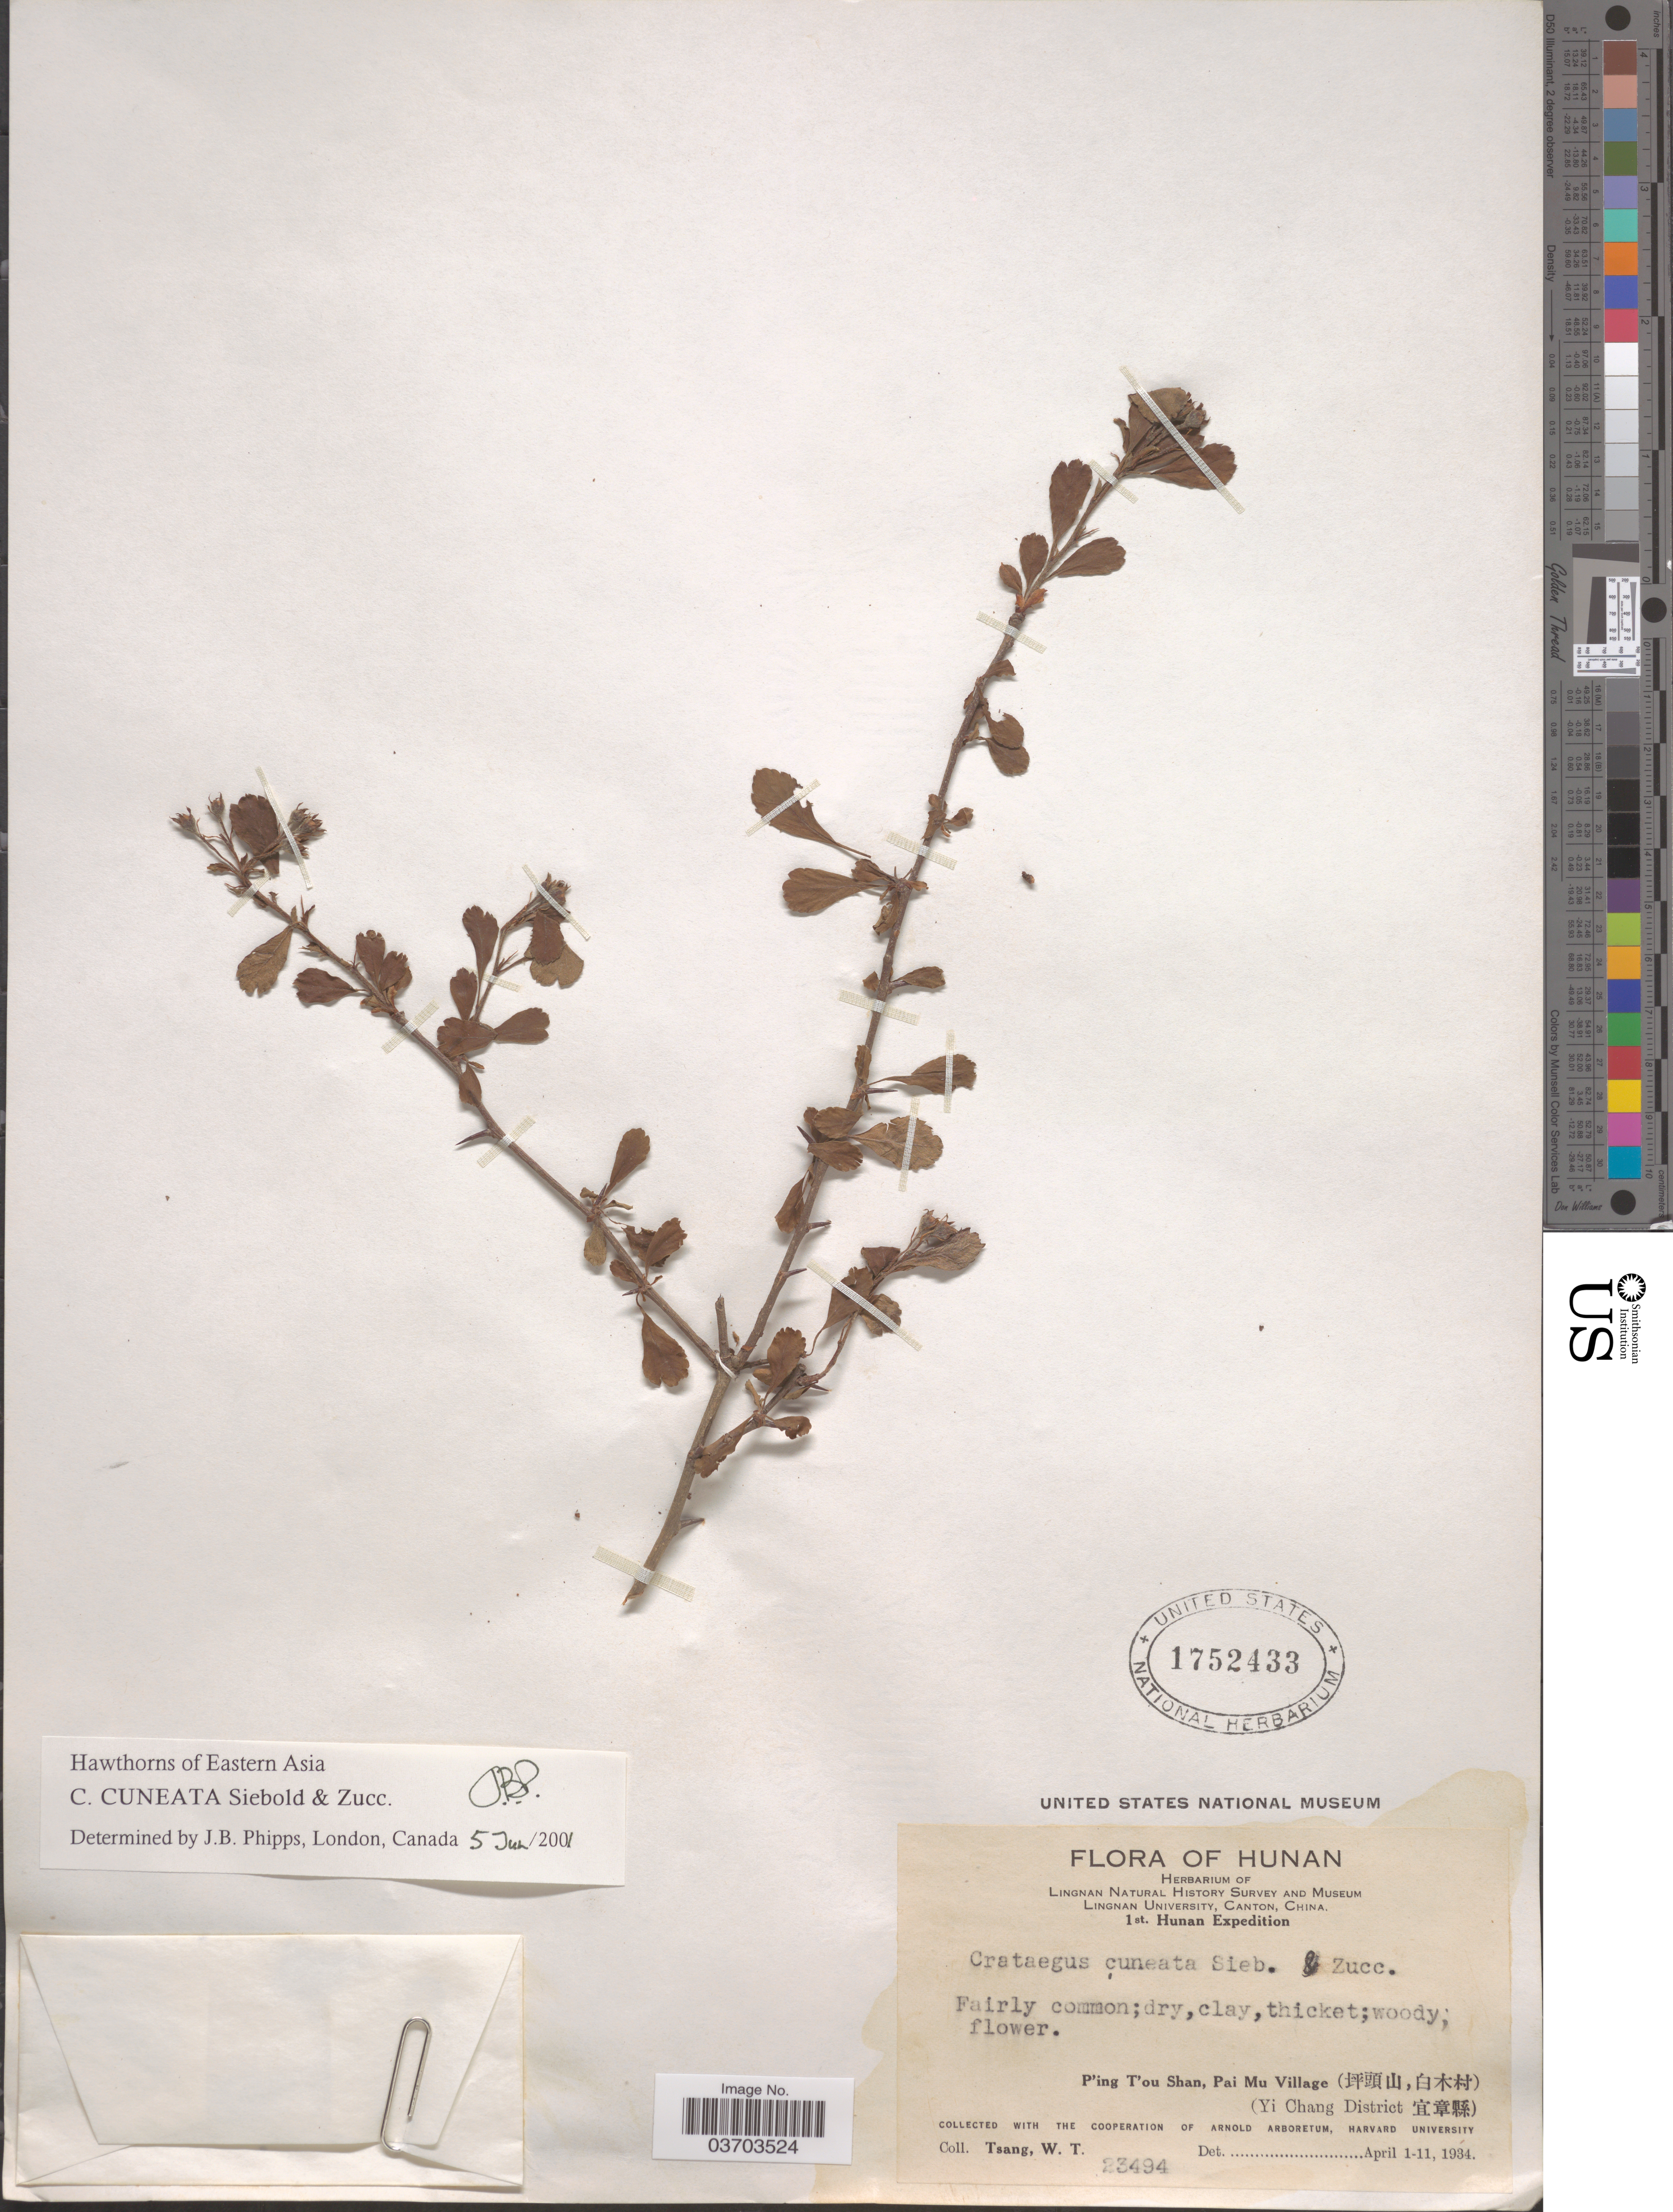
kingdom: Plantae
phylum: Tracheophyta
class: Magnoliopsida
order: Rosales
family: Rosaceae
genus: Crataegus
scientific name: Crataegus cuneata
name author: Siebold & Zucc.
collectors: W. T. Tsang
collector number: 23494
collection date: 1934-04-01/1934-04-11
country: China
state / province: Hunan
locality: P'ing T'ou Shan, Pai Mu Village (X) (Yi Chang District X).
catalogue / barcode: US 1752433